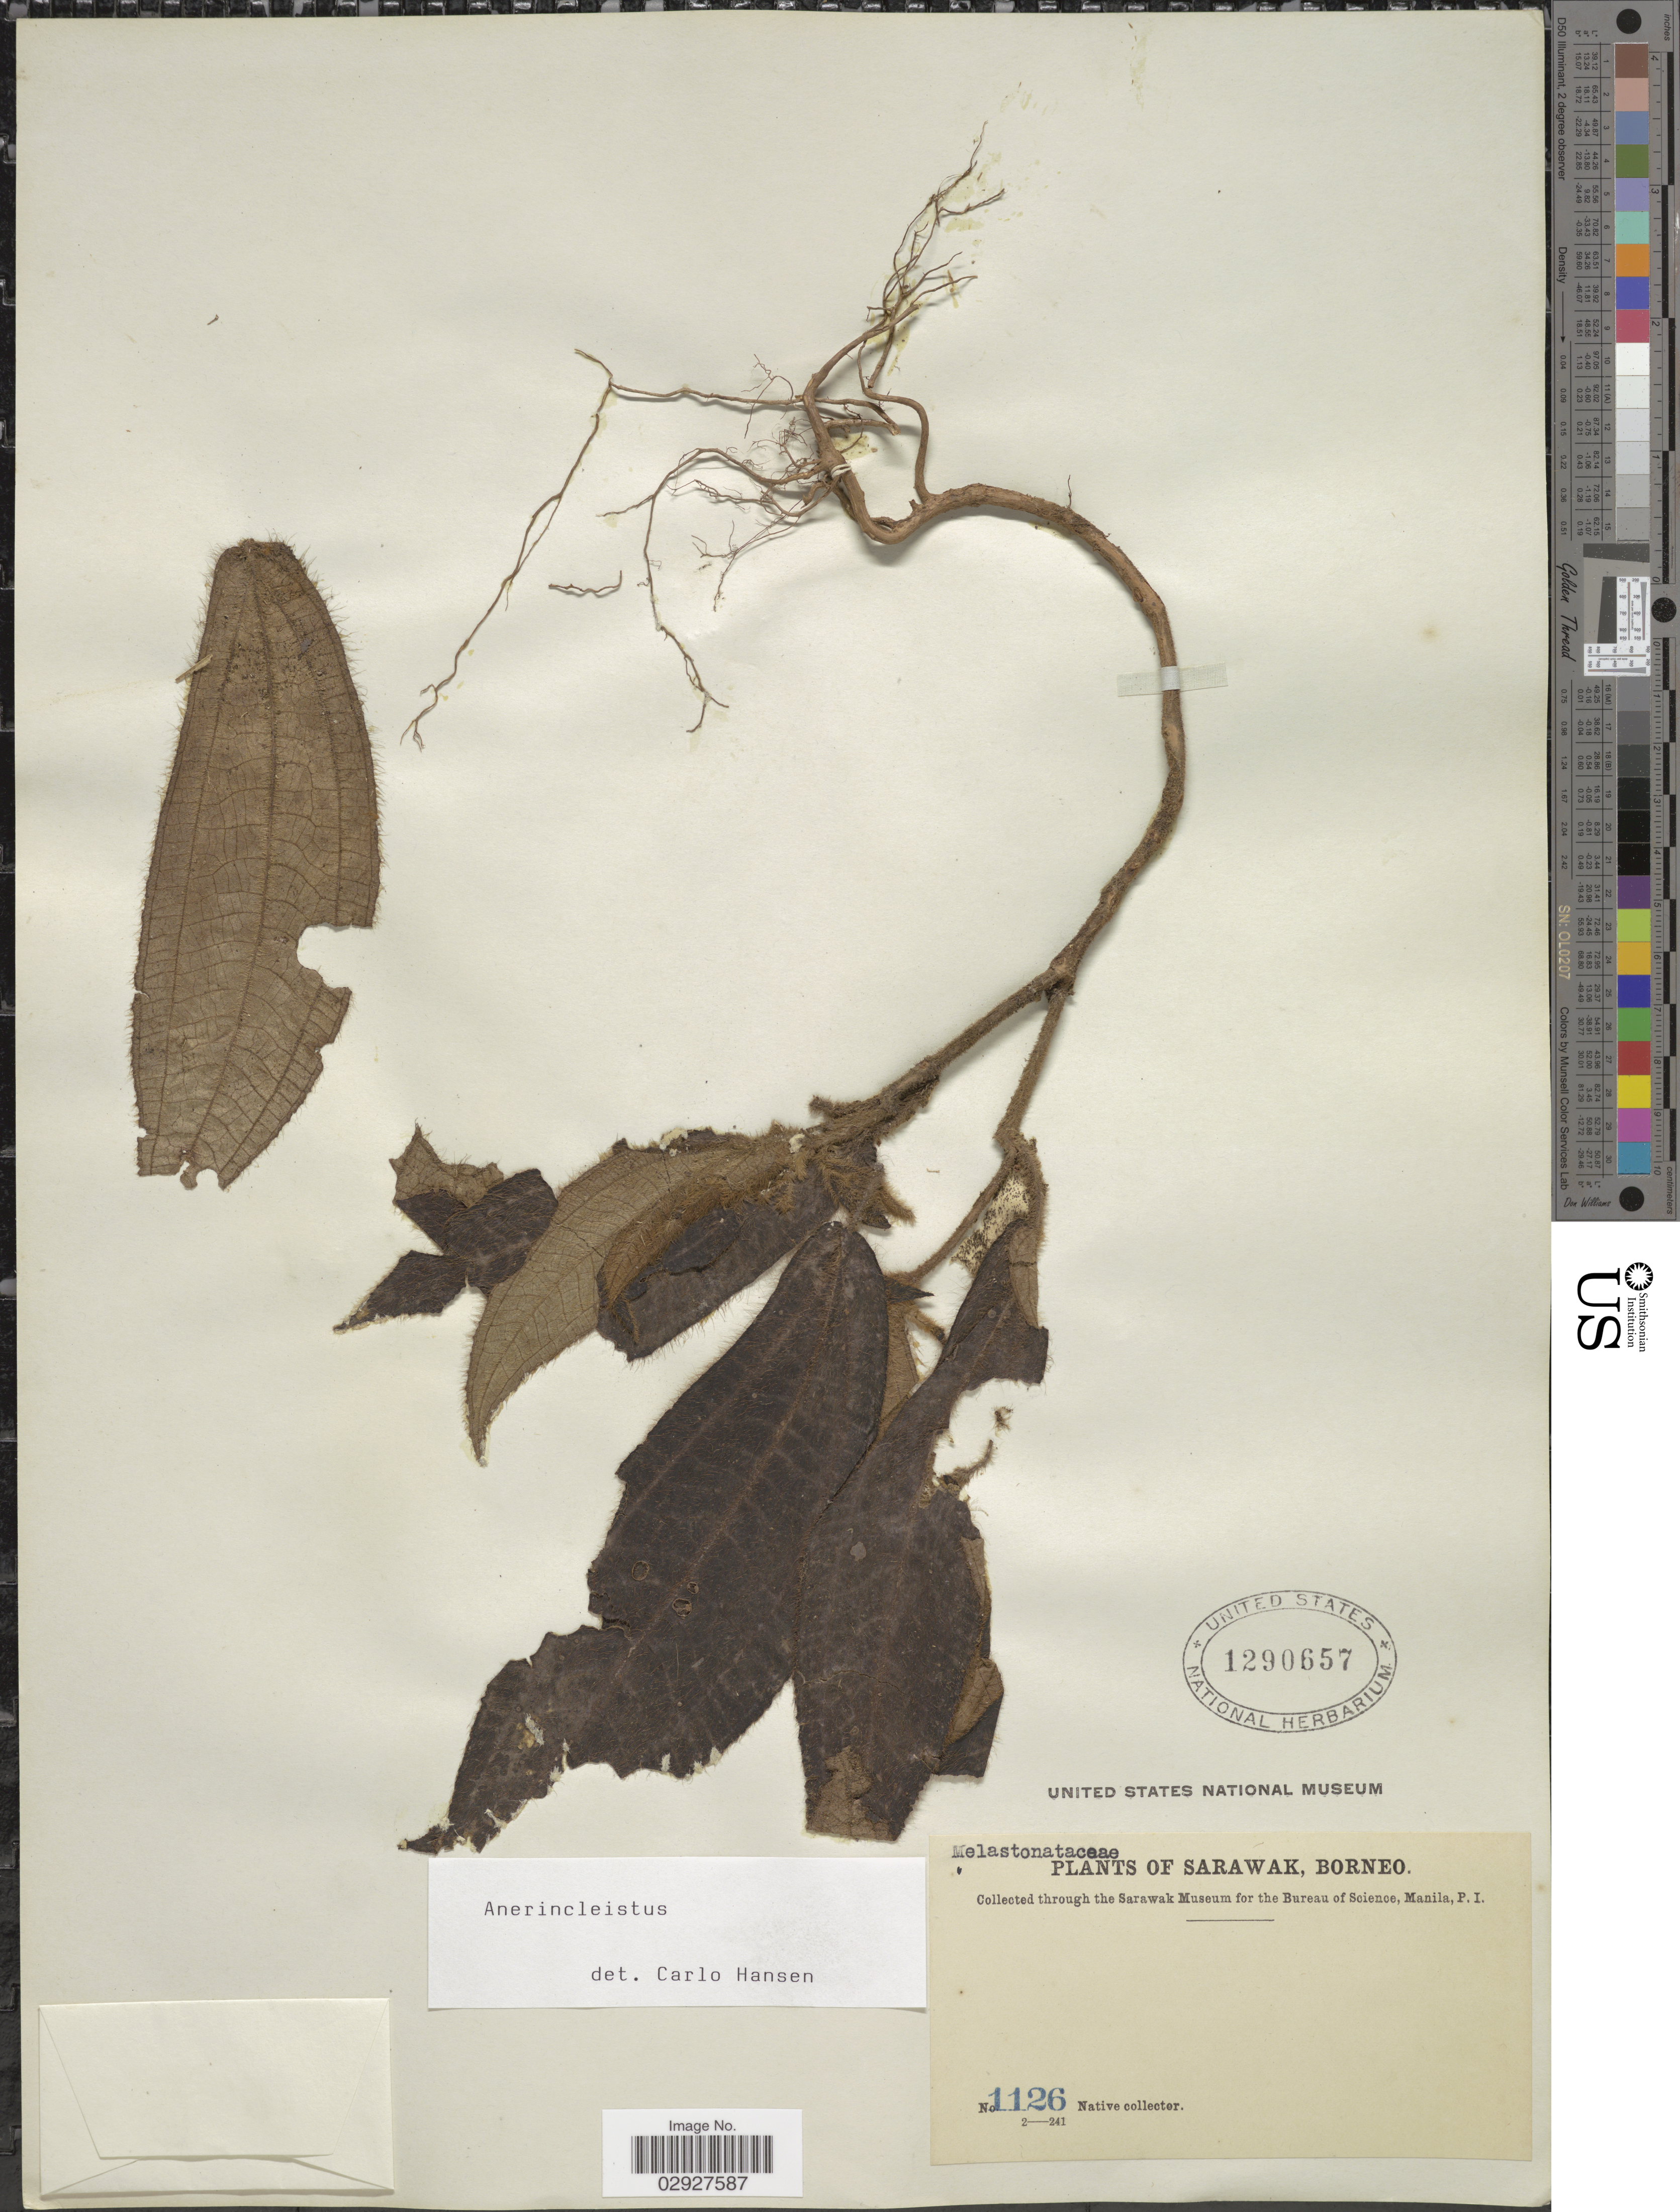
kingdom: Plantae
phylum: Tracheophyta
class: Magnoliopsida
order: Myrtales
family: Melastomataceae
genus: Anerincleistus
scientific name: Anerincleistus sp.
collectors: Native collector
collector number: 1126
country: Malaysia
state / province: Sarawak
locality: Borneo.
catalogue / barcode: US 1290657